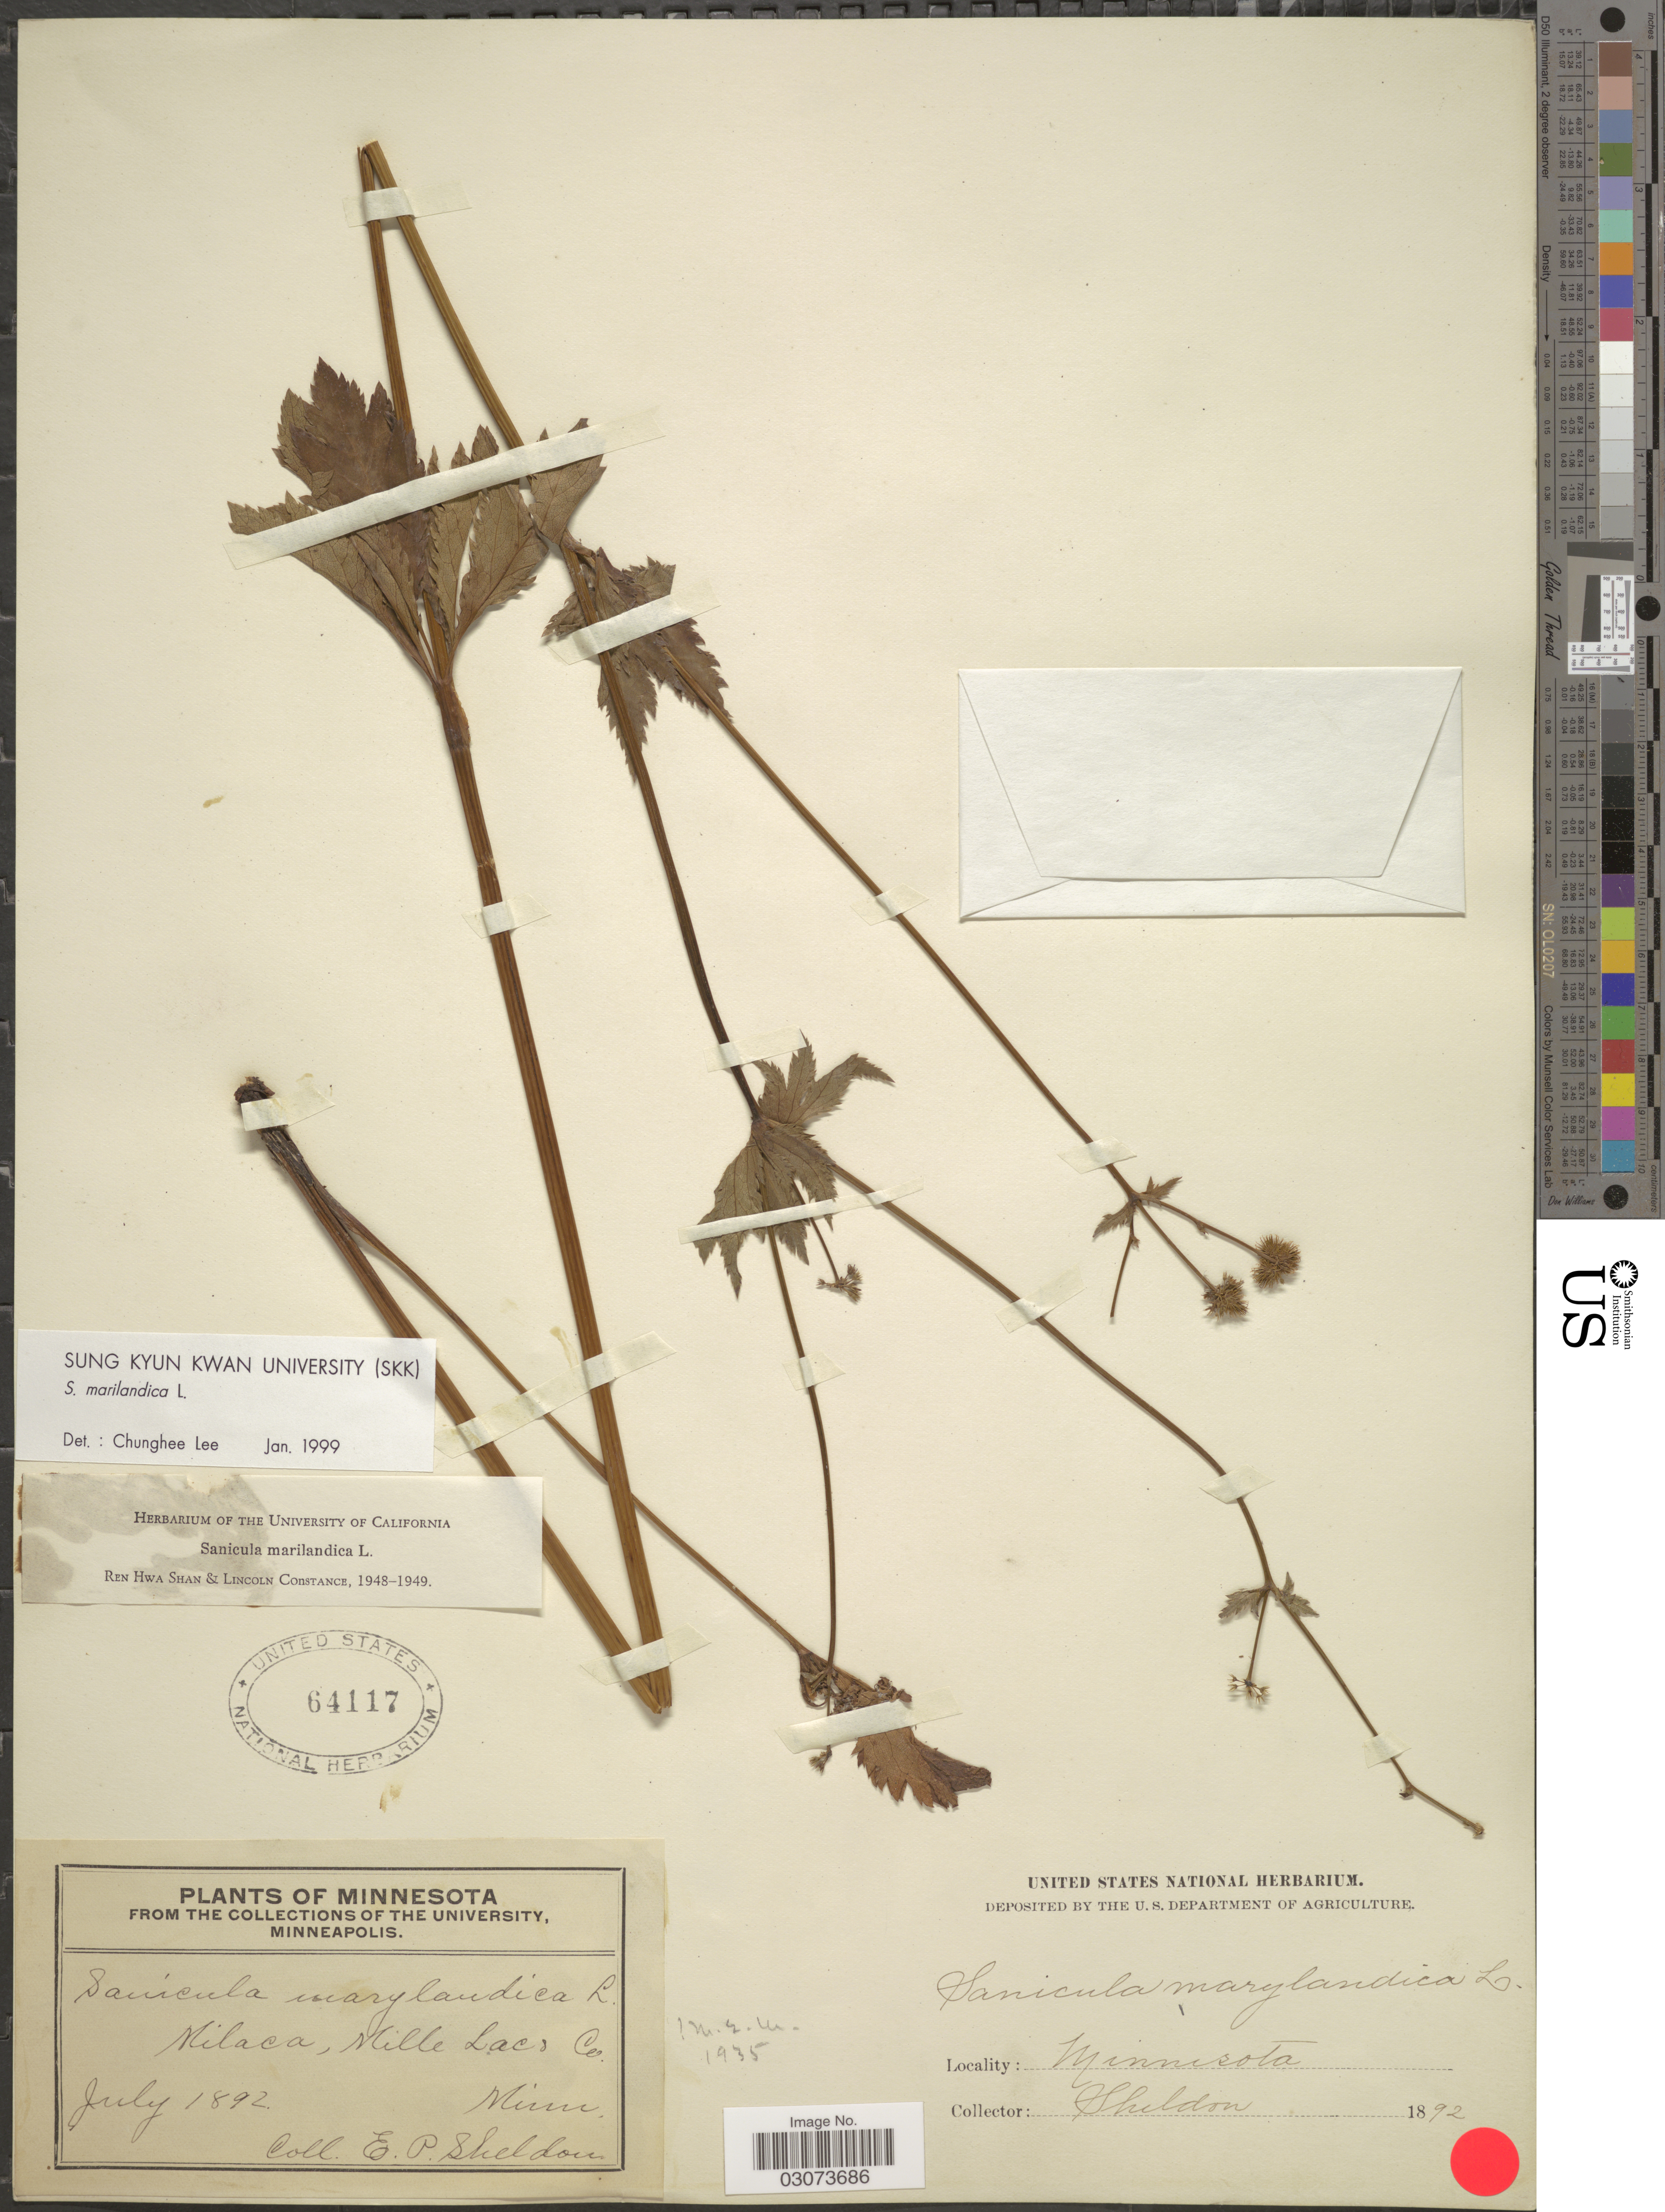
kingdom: Plantae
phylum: Tracheophyta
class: Magnoliopsida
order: Apiales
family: Apiaceae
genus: Sanicula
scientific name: Sanicula marilandica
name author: L.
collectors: E. P. Sheldon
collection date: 1892-07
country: United States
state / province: Minnesota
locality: Milaca, Mille Lacs Co.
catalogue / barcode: US 64117